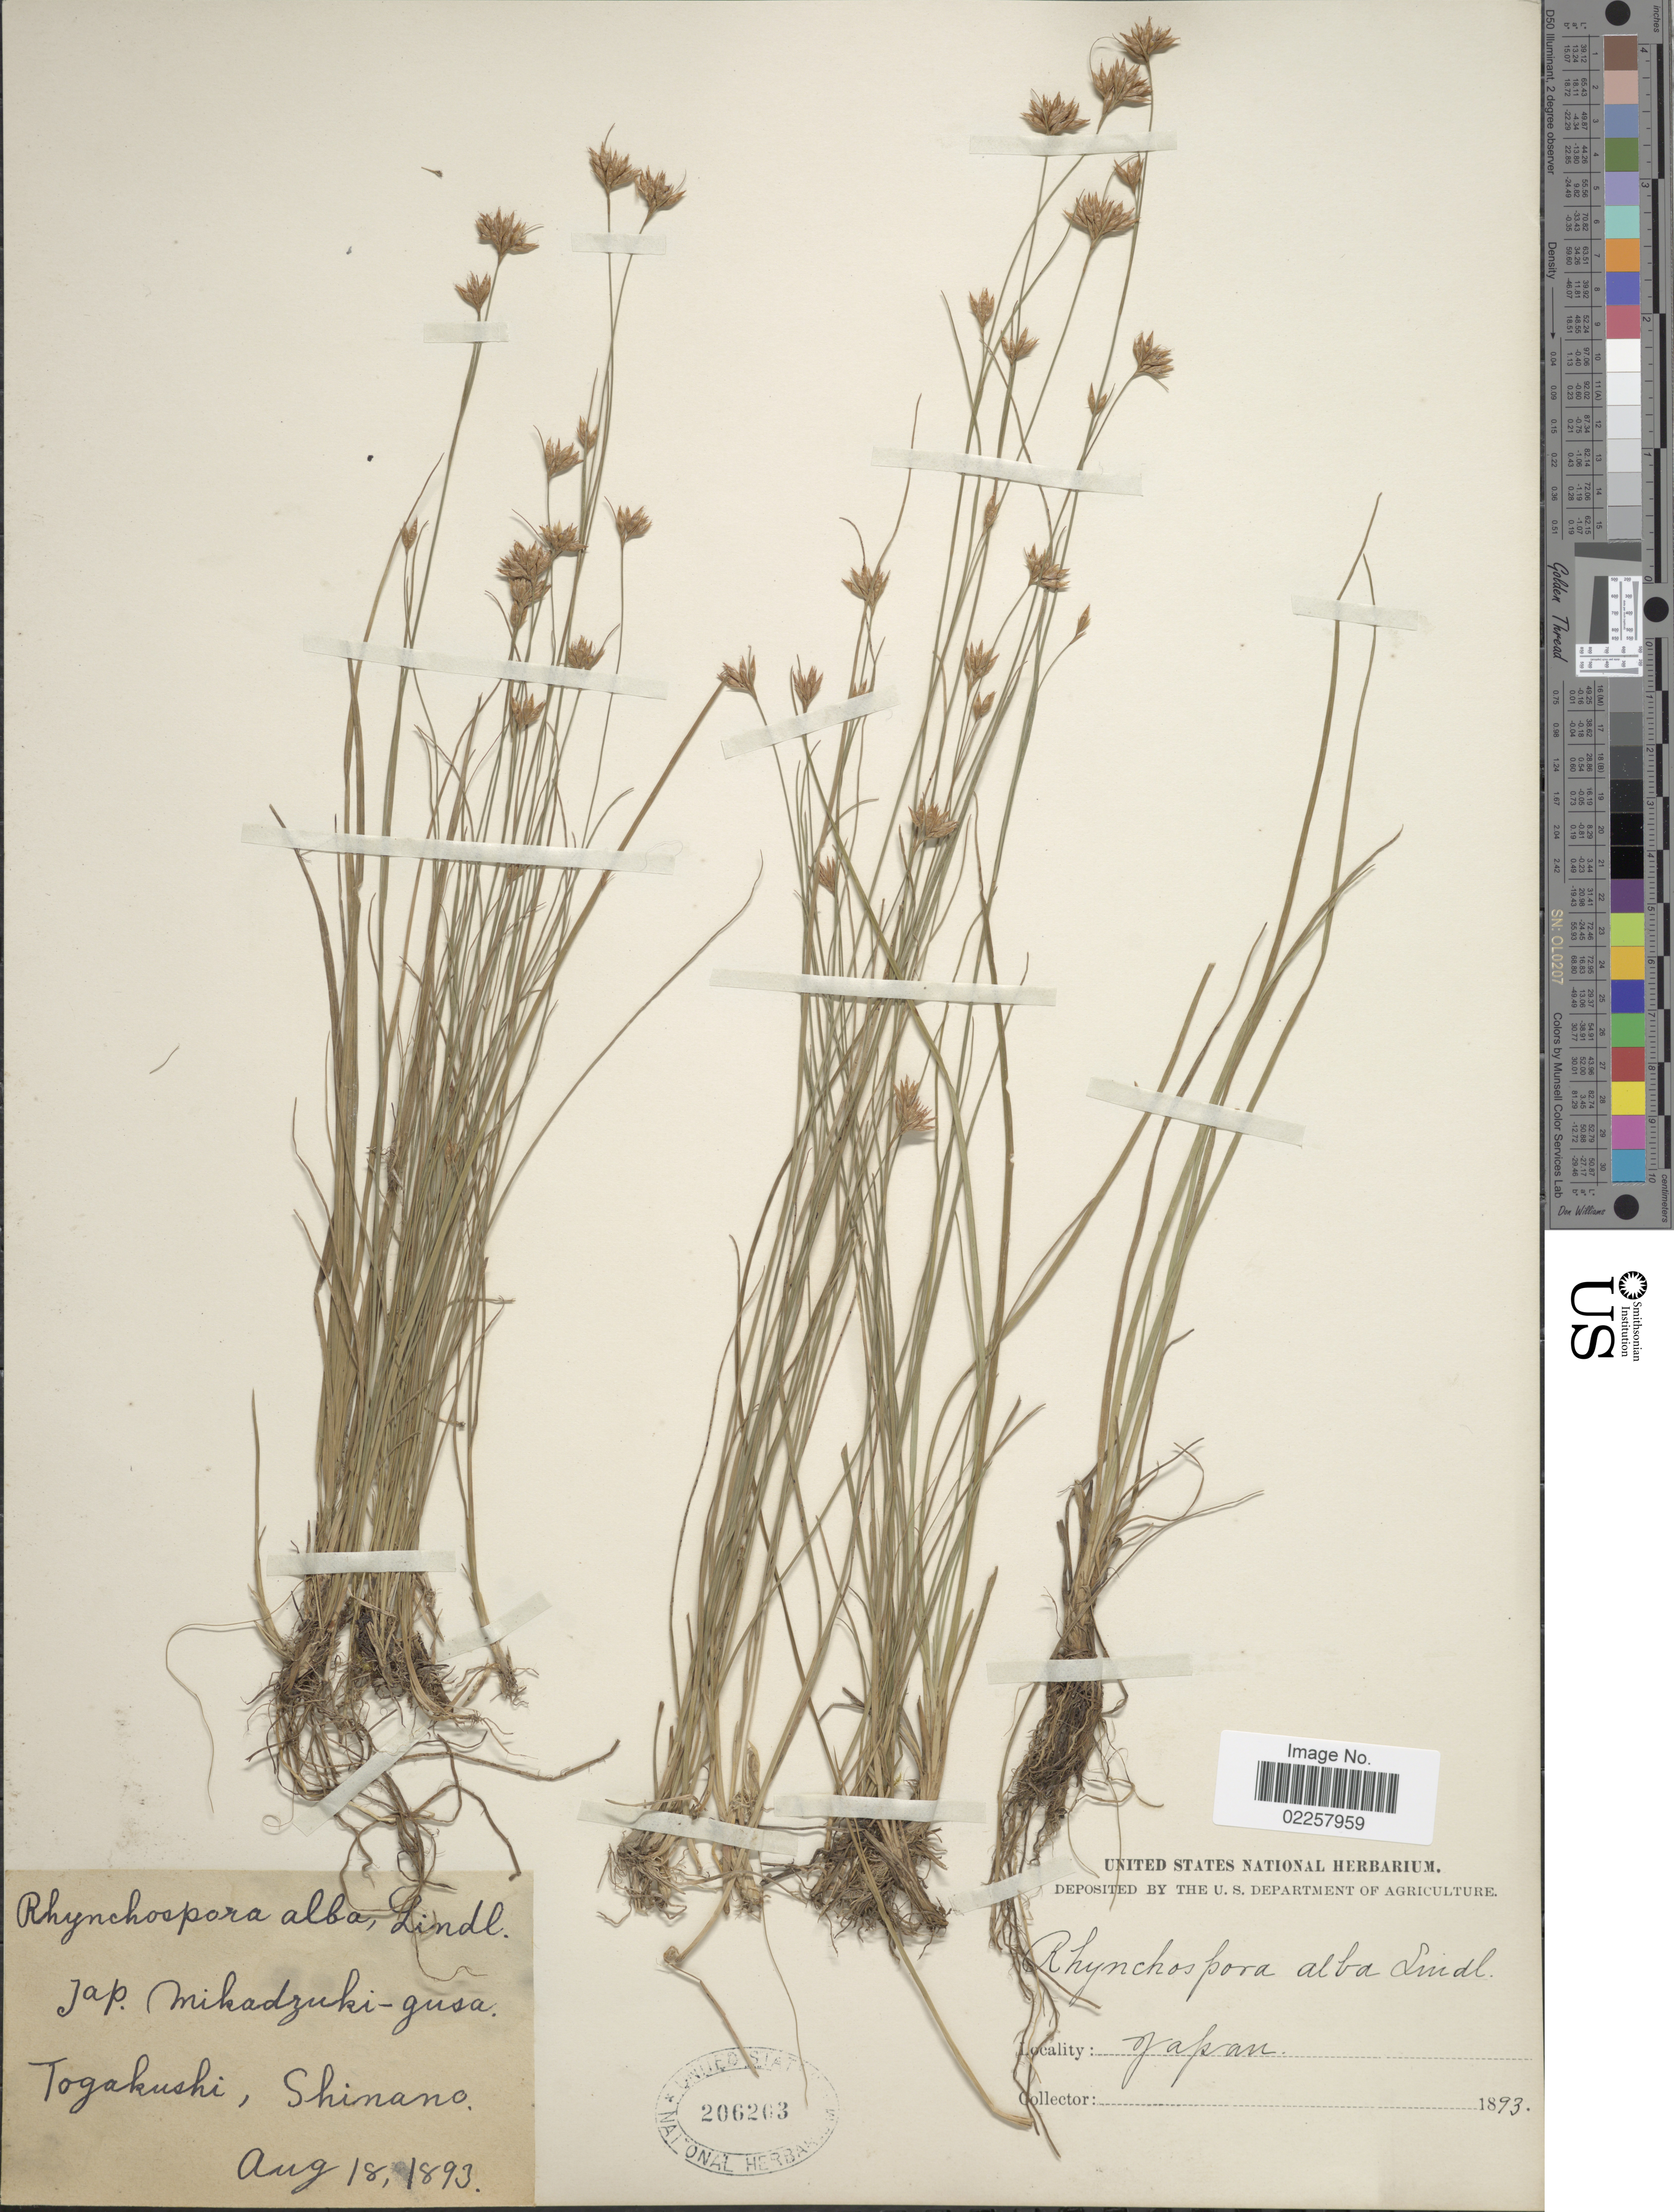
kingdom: Plantae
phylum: Tracheophyta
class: Liliopsida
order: Poales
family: Cyperaceae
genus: Rhynchospora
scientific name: Rhynchospora alba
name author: (L.) Vahl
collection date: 1893-08-18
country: Japan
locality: Jap. Mikadruki-gusa, Togakushi, Shinano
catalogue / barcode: US 206203